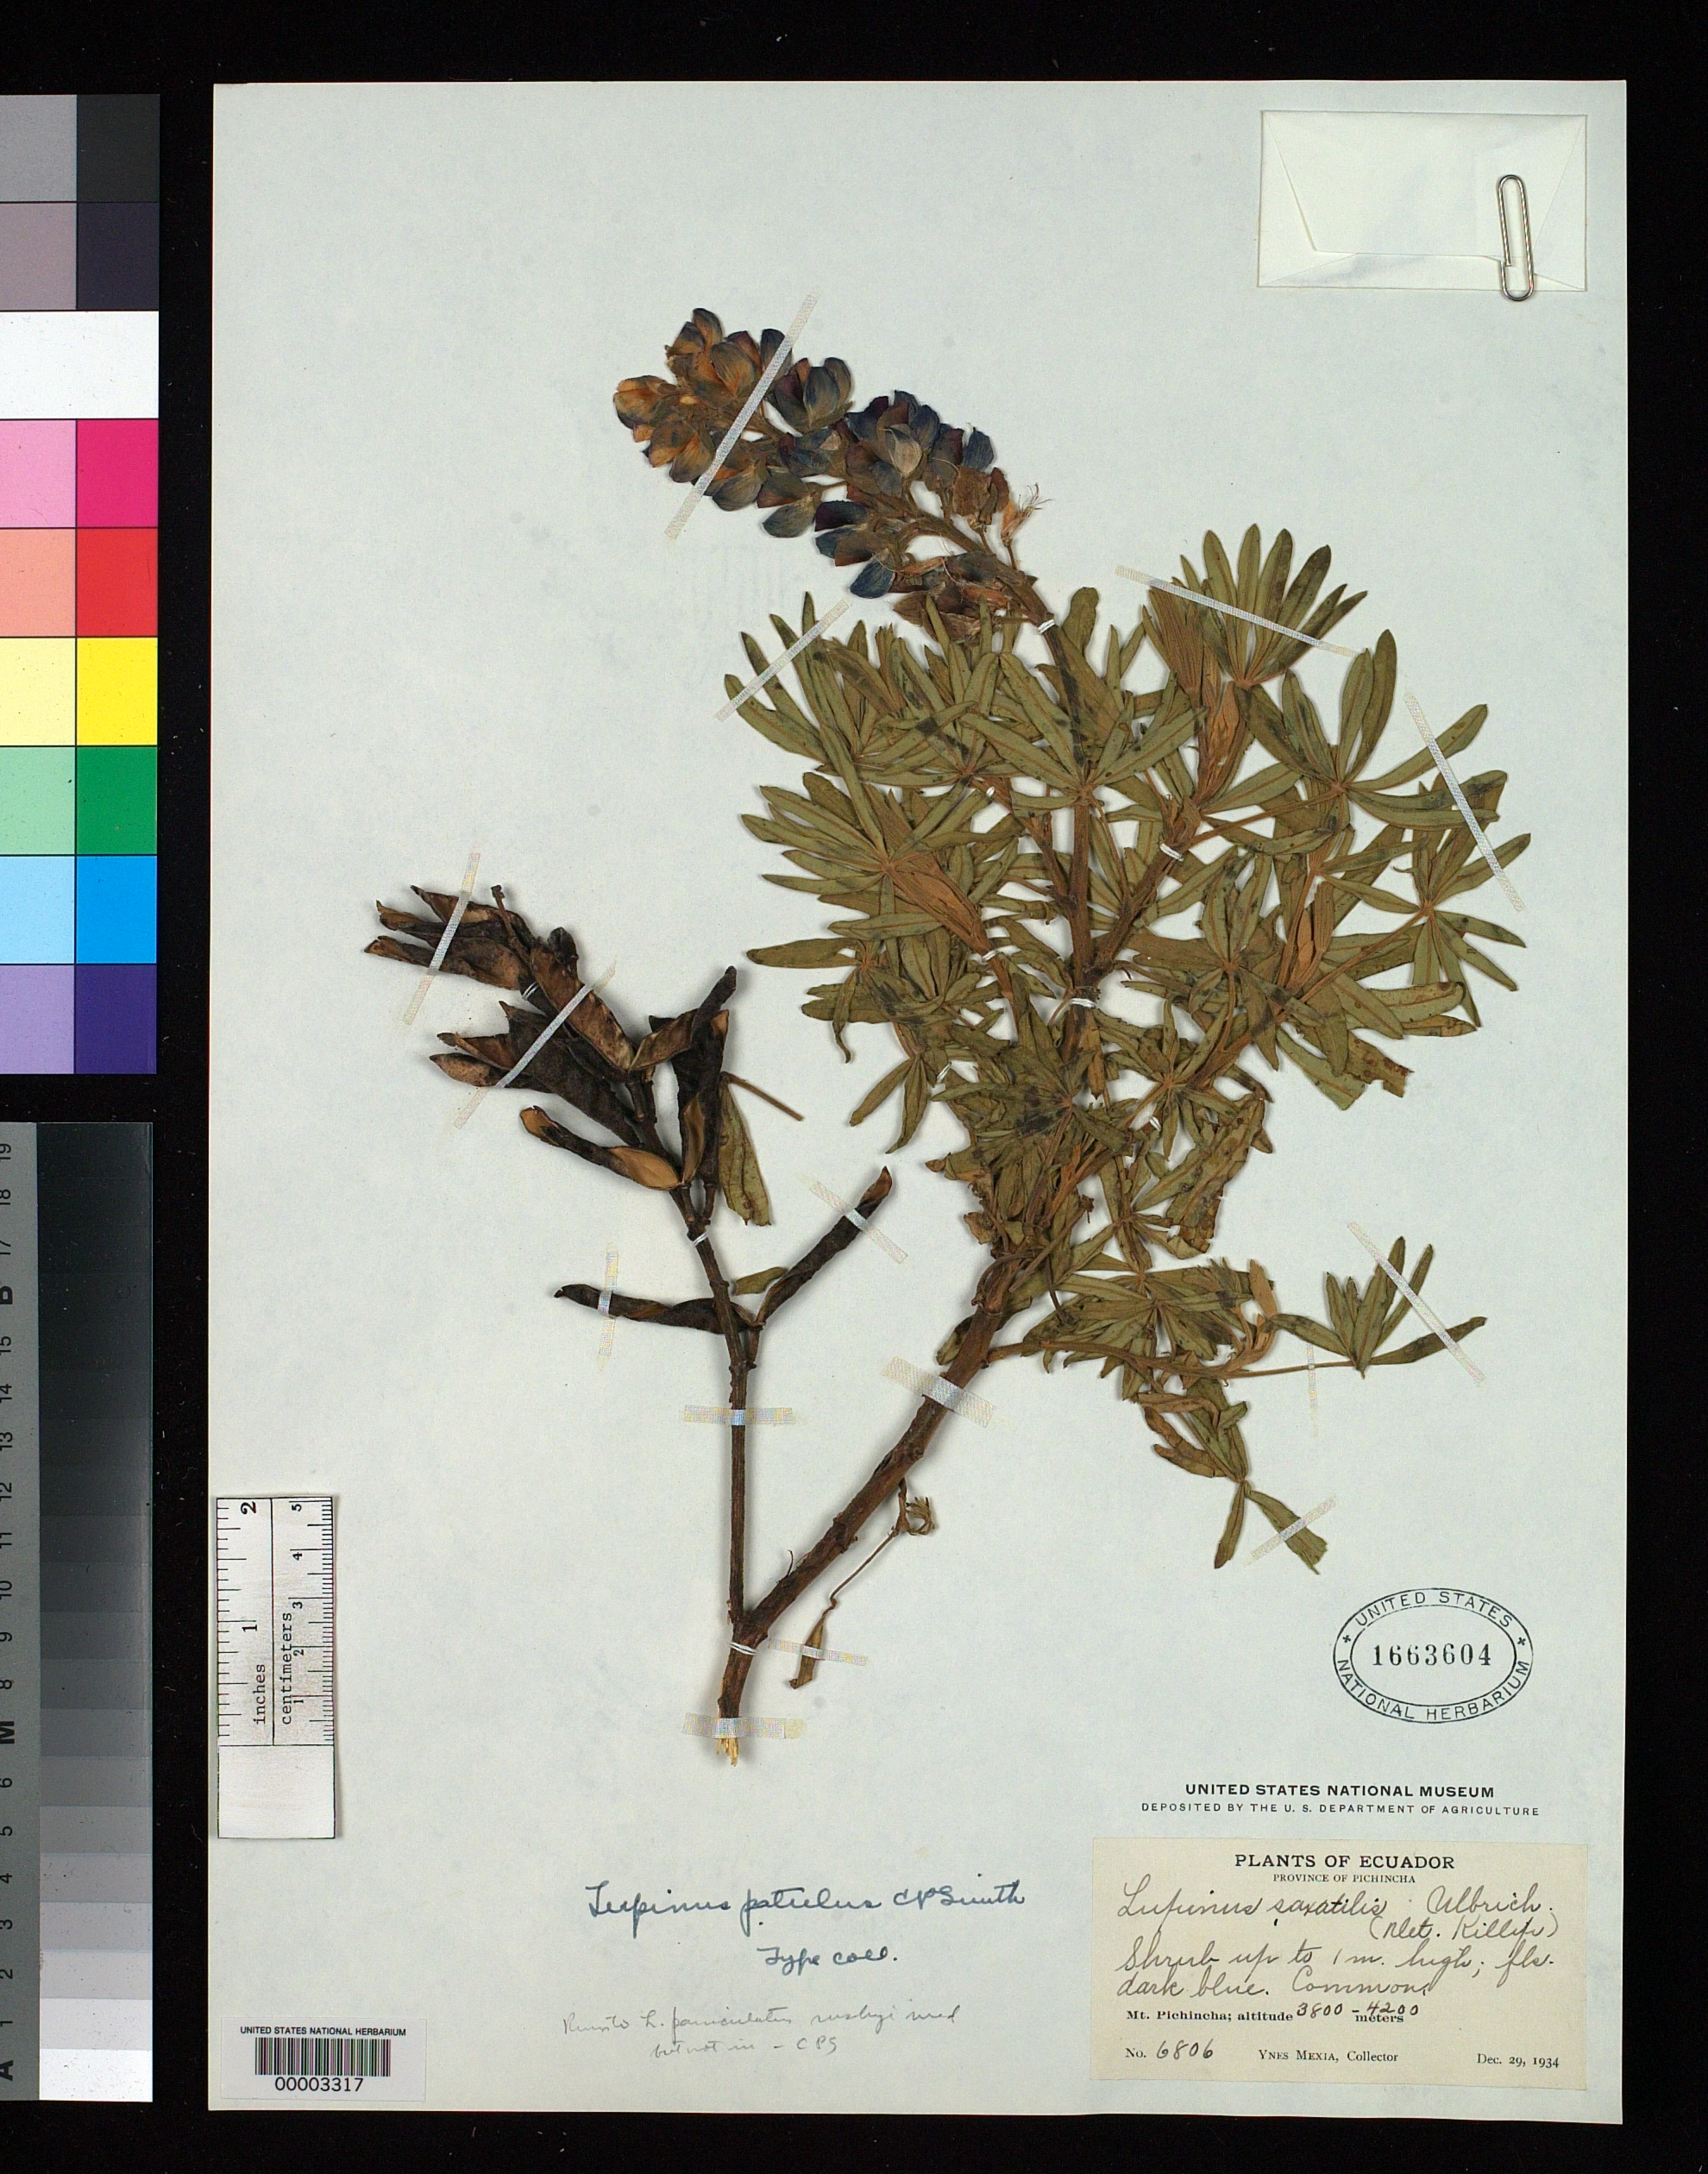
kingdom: Plantae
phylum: Tracheophyta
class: Magnoliopsida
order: Fabales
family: Fabaceae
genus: Lupinus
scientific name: Lupinus patulus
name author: C.P. Sm.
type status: Isotype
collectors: Y. Mexia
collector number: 6806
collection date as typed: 29 Dec 1934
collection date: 1934-12-29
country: Ecuador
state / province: Pichincha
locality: Mt. Pichincha.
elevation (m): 3800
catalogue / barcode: US 1663604